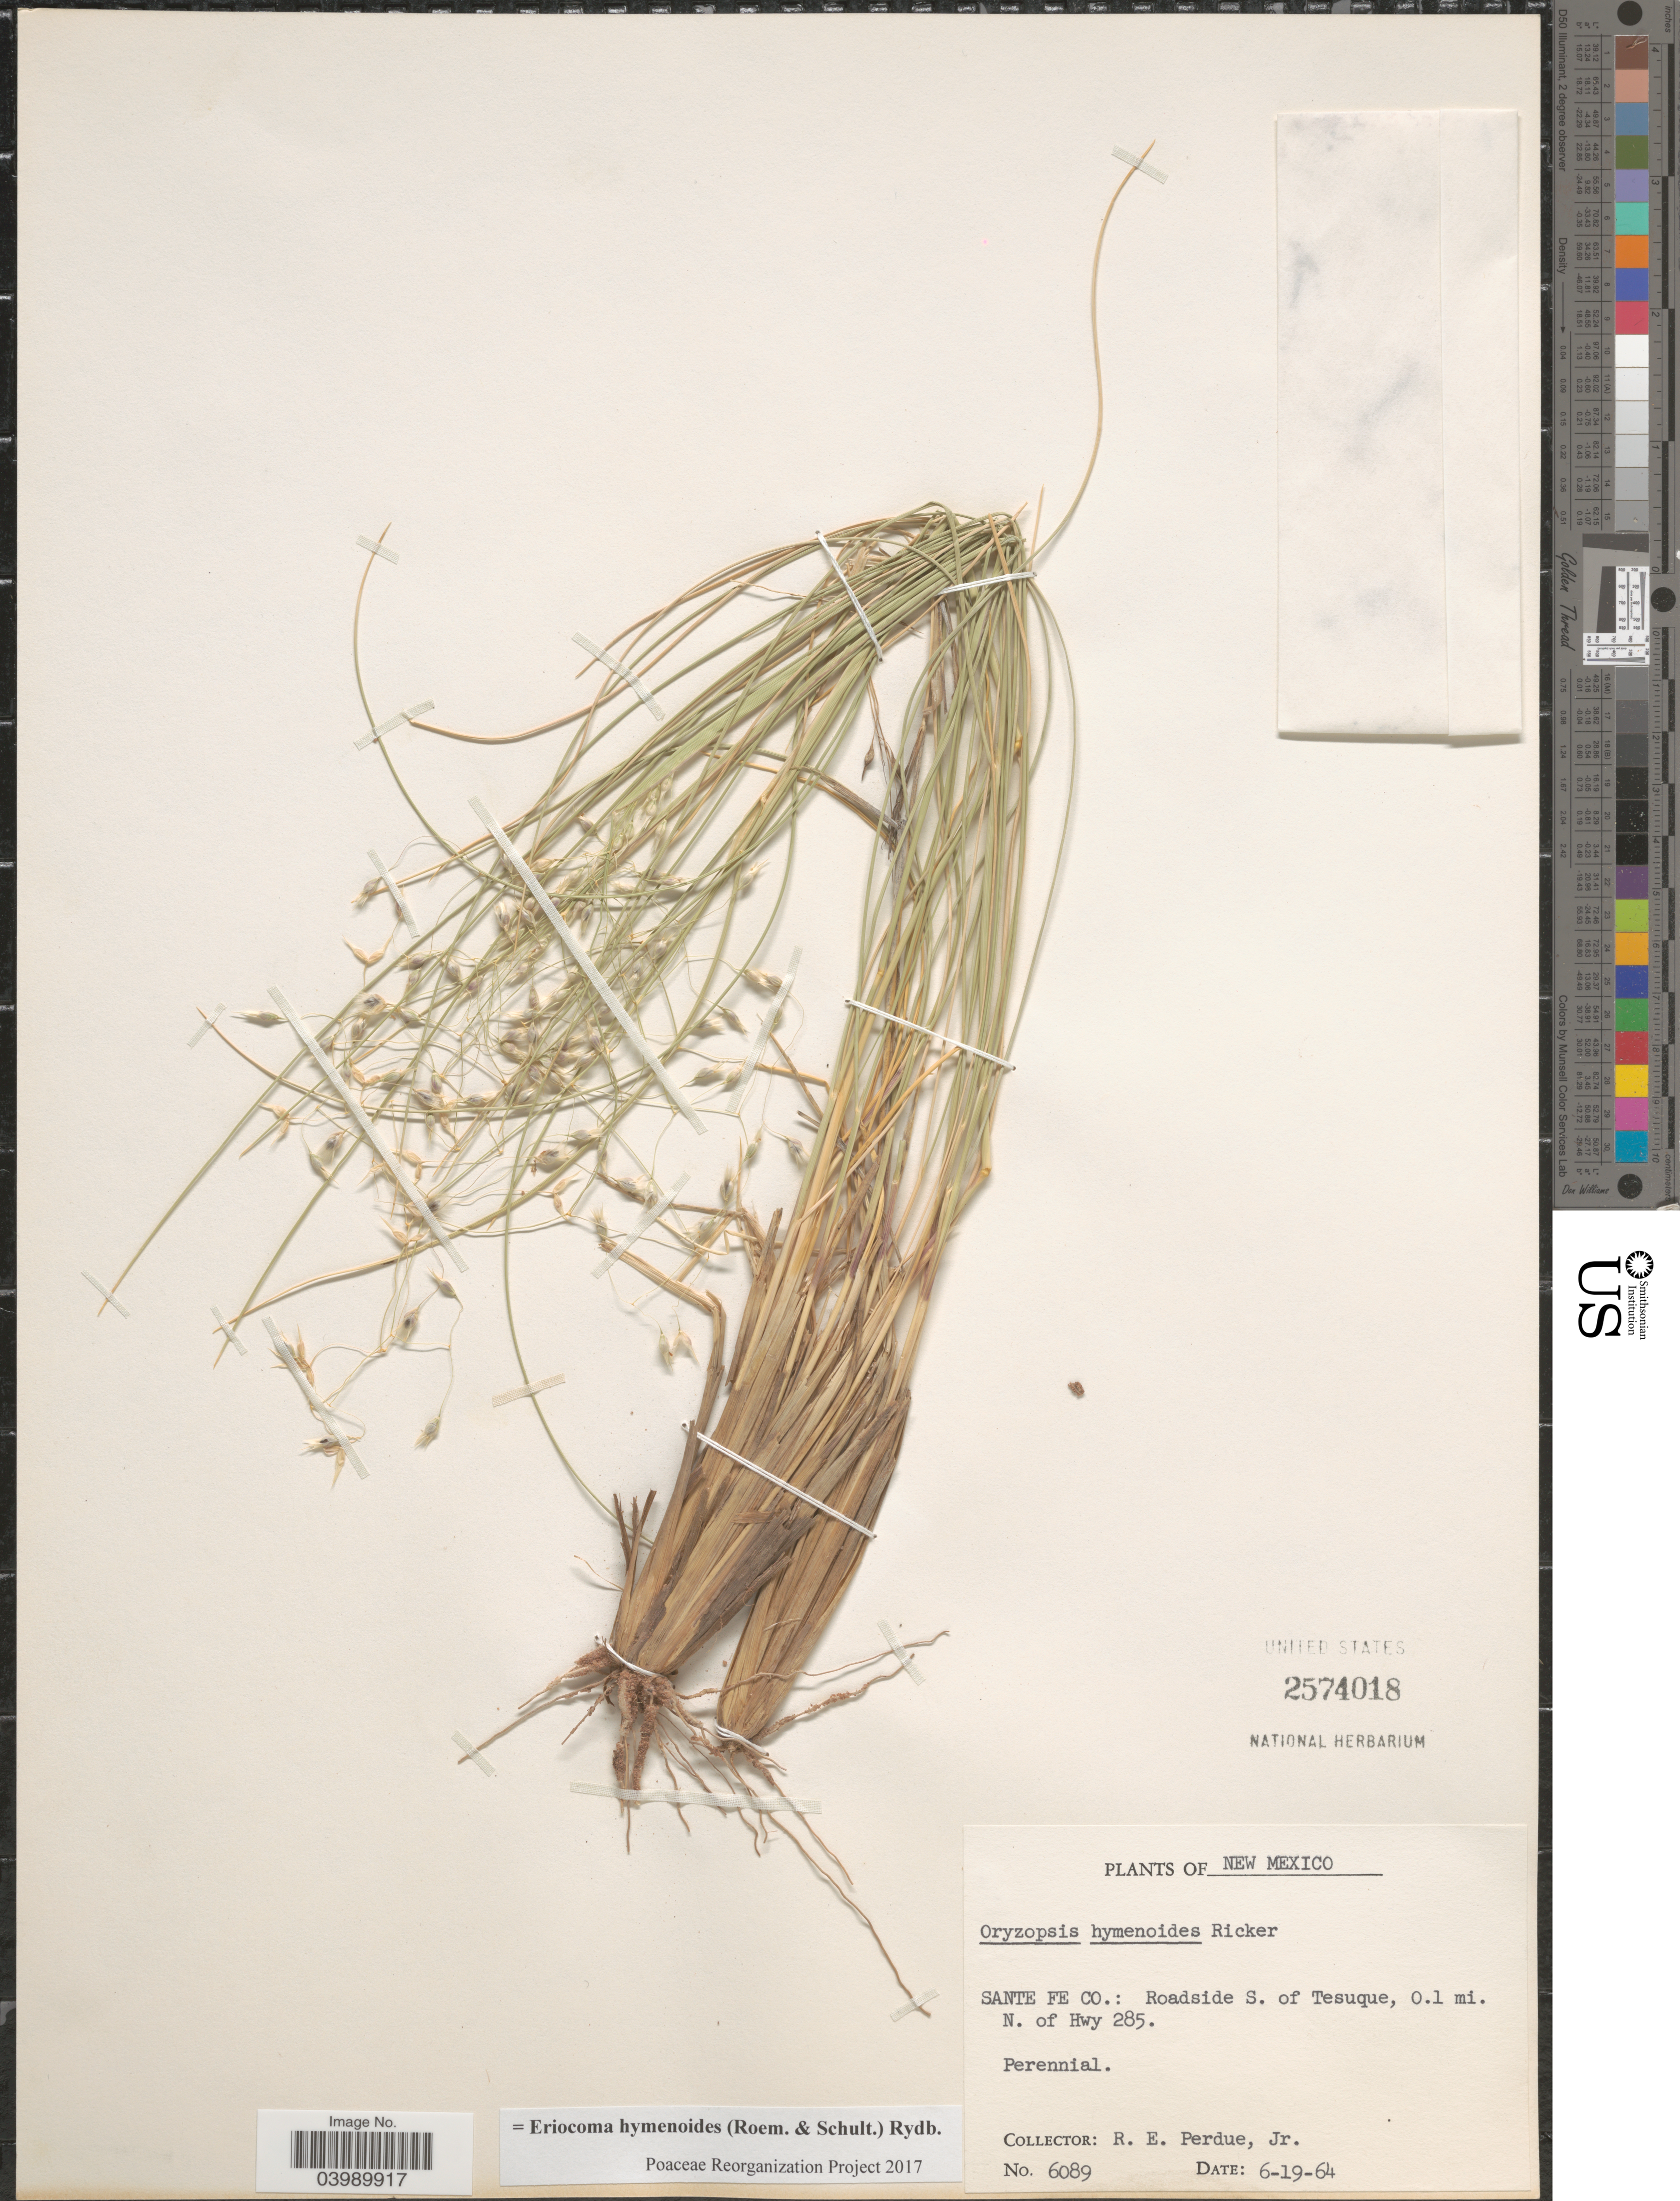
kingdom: Plantae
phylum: Tracheophyta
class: Liliopsida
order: Poales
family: Poaceae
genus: Eriocoma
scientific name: Eriocoma hymenoides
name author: (Roem. & Schult.) Rydb.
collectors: R. E. Perdue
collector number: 6089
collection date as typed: Transcribed d/m/y: 19/6/64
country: United States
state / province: New Mexico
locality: Sante Fe Co.: Roadside S. of Tesuque, 0.1 mi. N. of Hwy 285.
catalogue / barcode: US 2574018